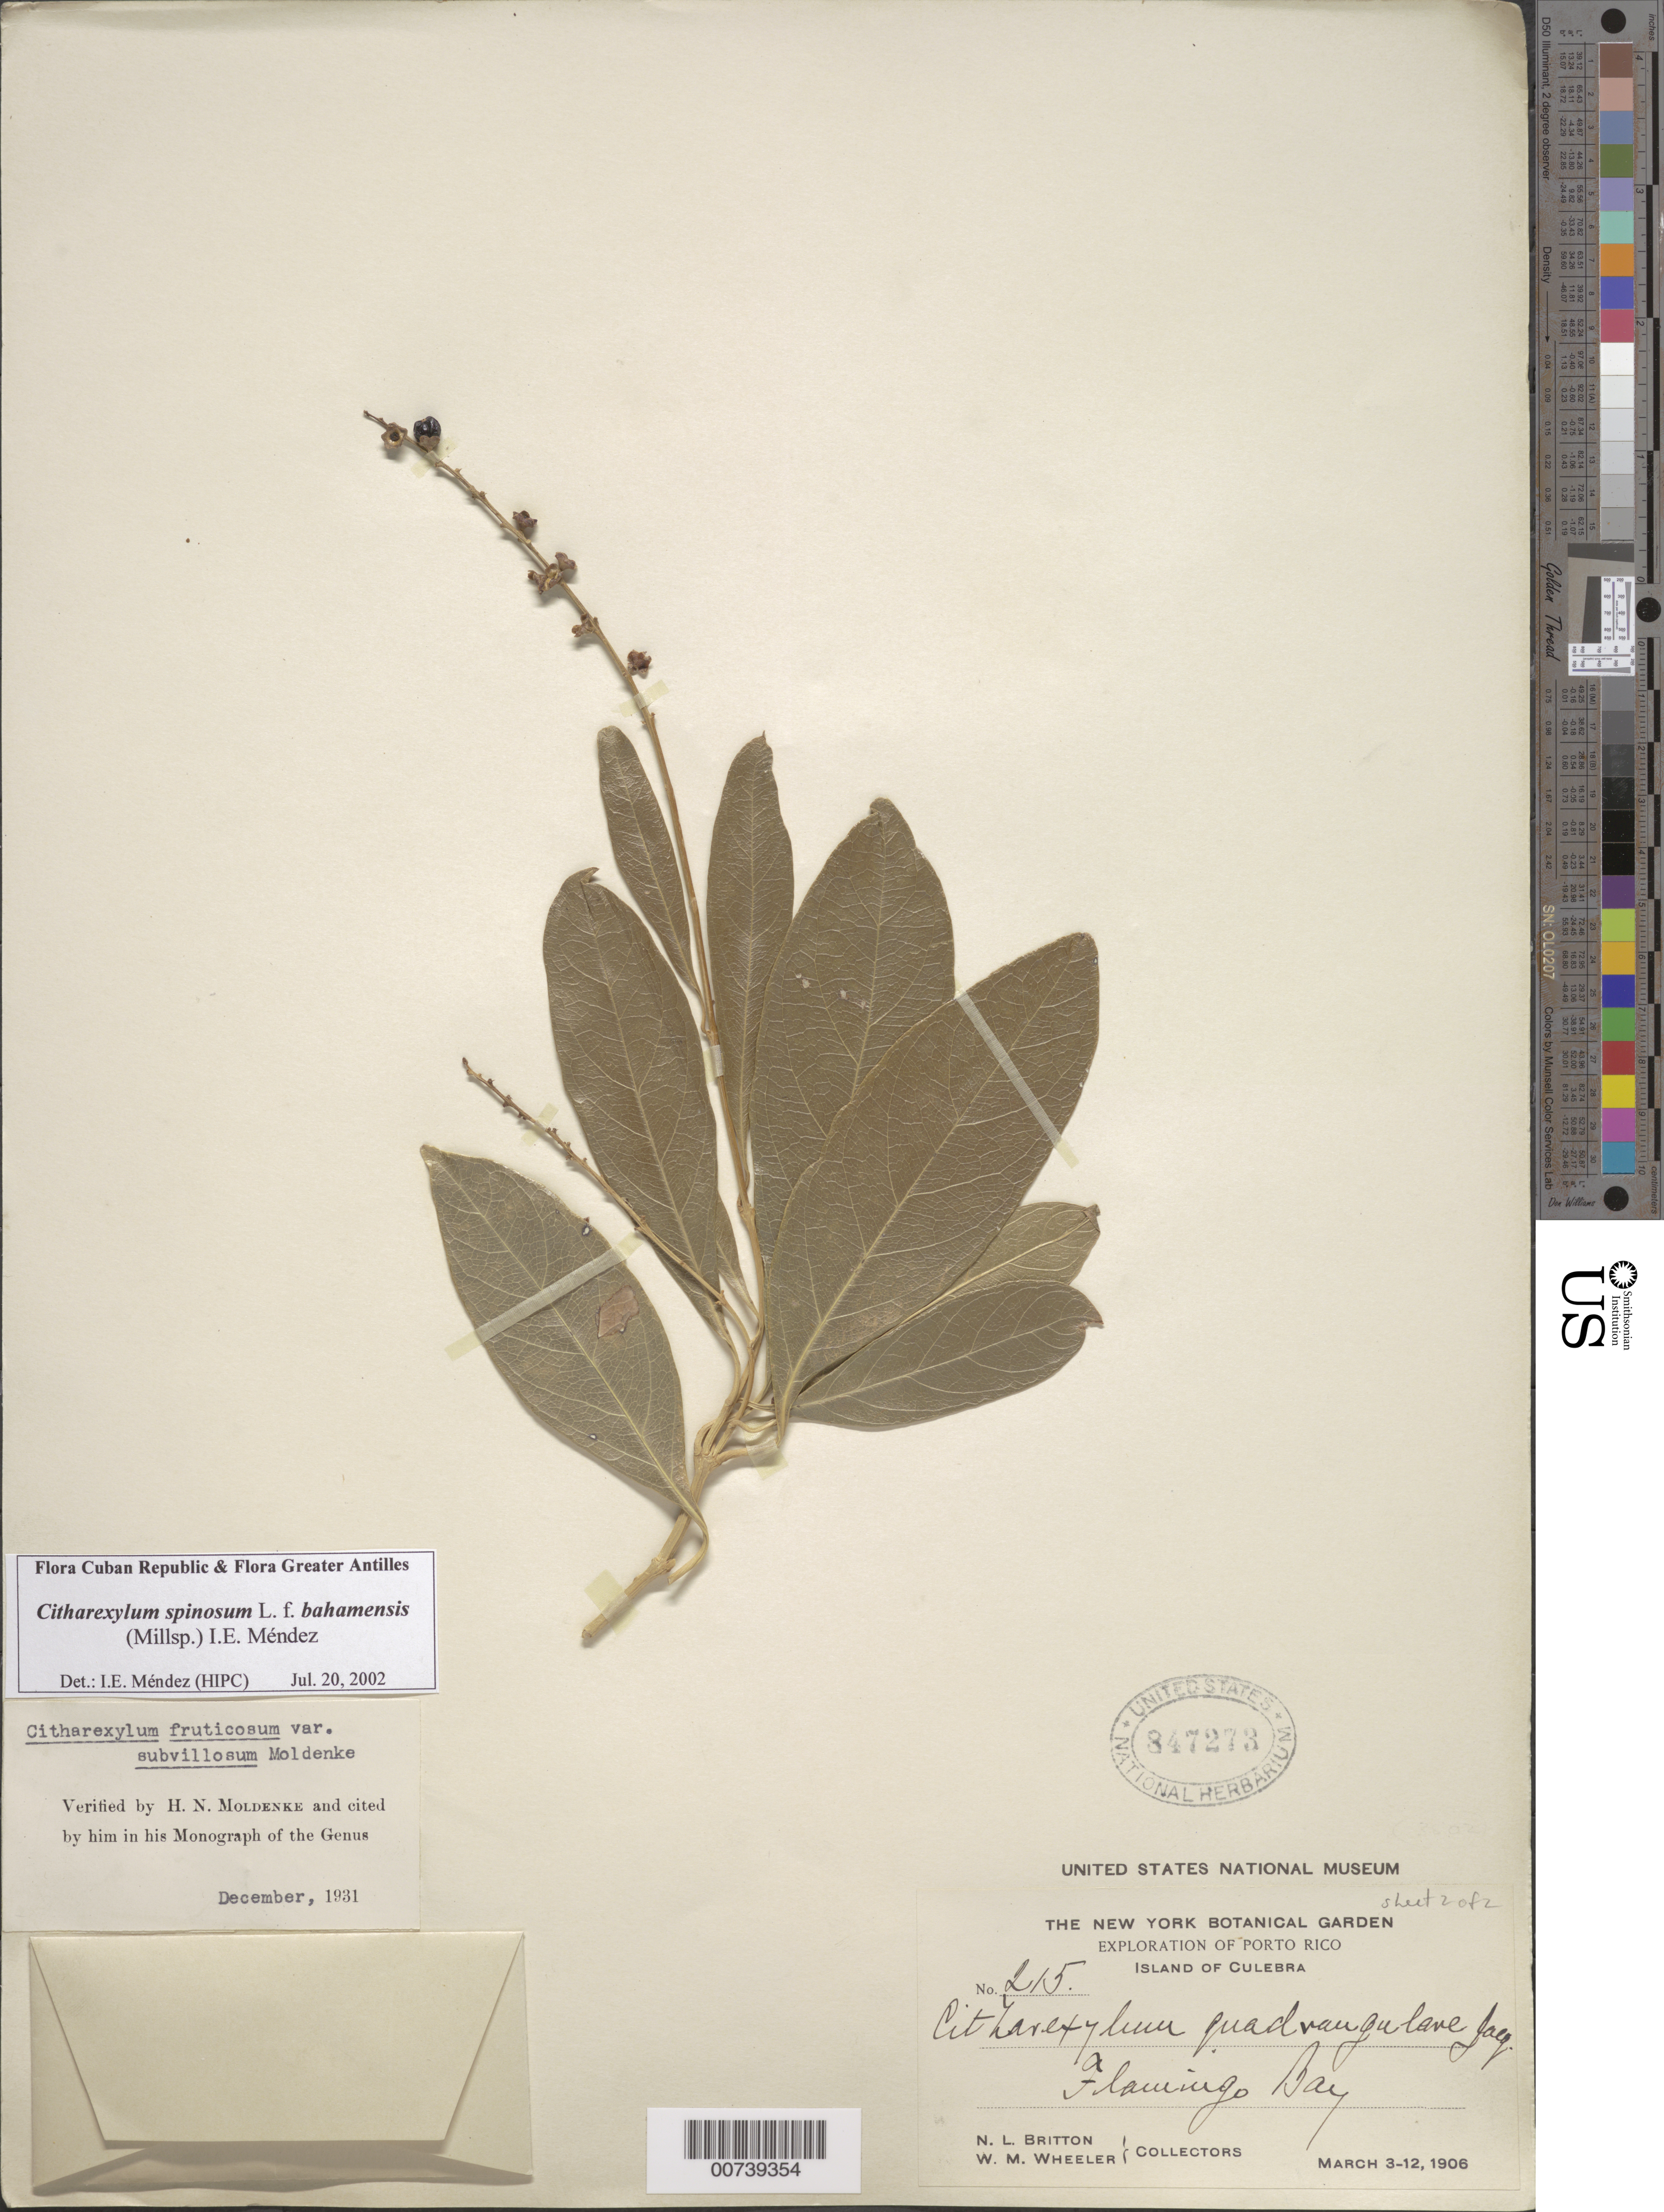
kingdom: Plantae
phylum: Tracheophyta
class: Magnoliopsida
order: Lamiales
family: Verbenaceae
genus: Citharexylum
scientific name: Citharexylum spinosum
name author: L.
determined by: Méndez, Isidro E., (HIPC)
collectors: N. Britton & W. Wheeler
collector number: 215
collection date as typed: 03 Mar 1906 to 12 Mar 1906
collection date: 1906-03-03/1906-03-12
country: Puerto Rico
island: Culebra I.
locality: Flamingo Bay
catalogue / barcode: US 847273